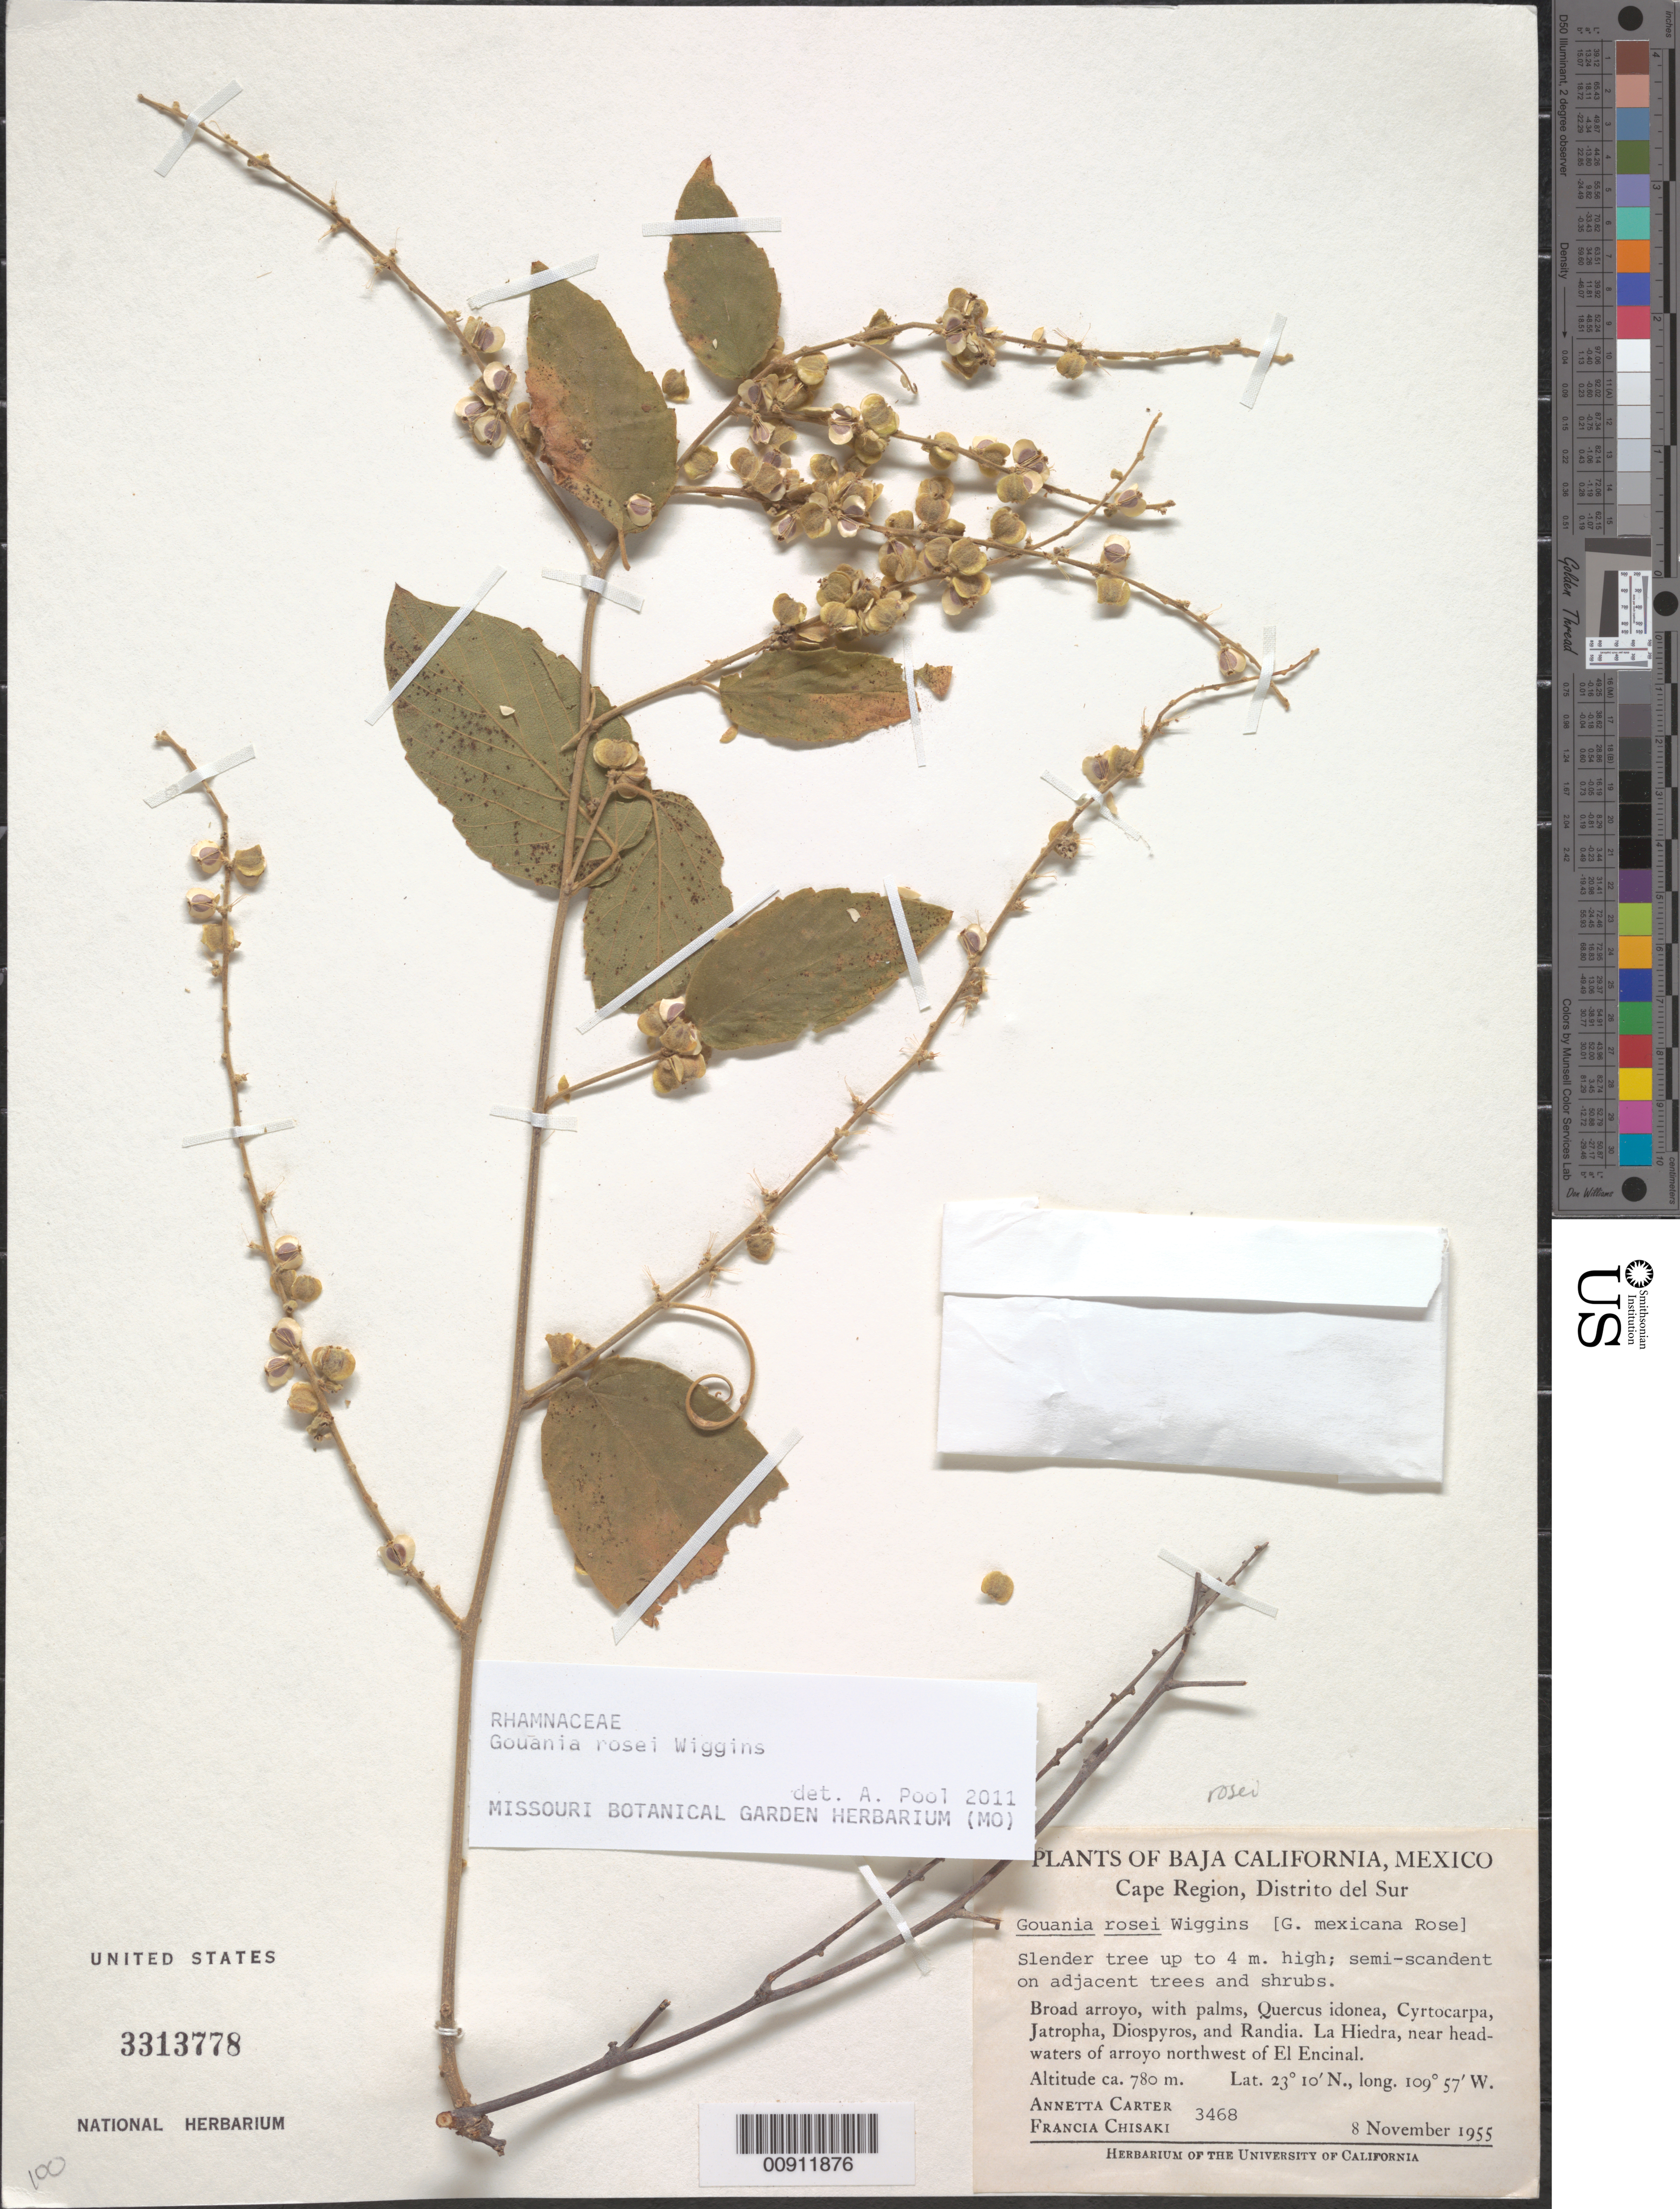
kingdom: Plantae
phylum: Tracheophyta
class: Magnoliopsida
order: Rosales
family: Rhamnaceae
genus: Gouania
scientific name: Gouania rosei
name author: Wiggins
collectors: A. Carter & F. Chisaki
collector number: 3468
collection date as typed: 08 Nov 1955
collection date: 1955-11-08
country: Mexico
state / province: Baja California Sur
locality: La Hiedra, near headwaters of arroyo northwest of El Encinal. Baja California, Cape Region, Distrito Sur.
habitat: Semi-scandent on adjacent trees & shrubs. Broad arroyo w/palms, Quercus idonea, Cyrtocarpa, Jatropha, Diospyros, and Randia.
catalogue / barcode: US 3313778